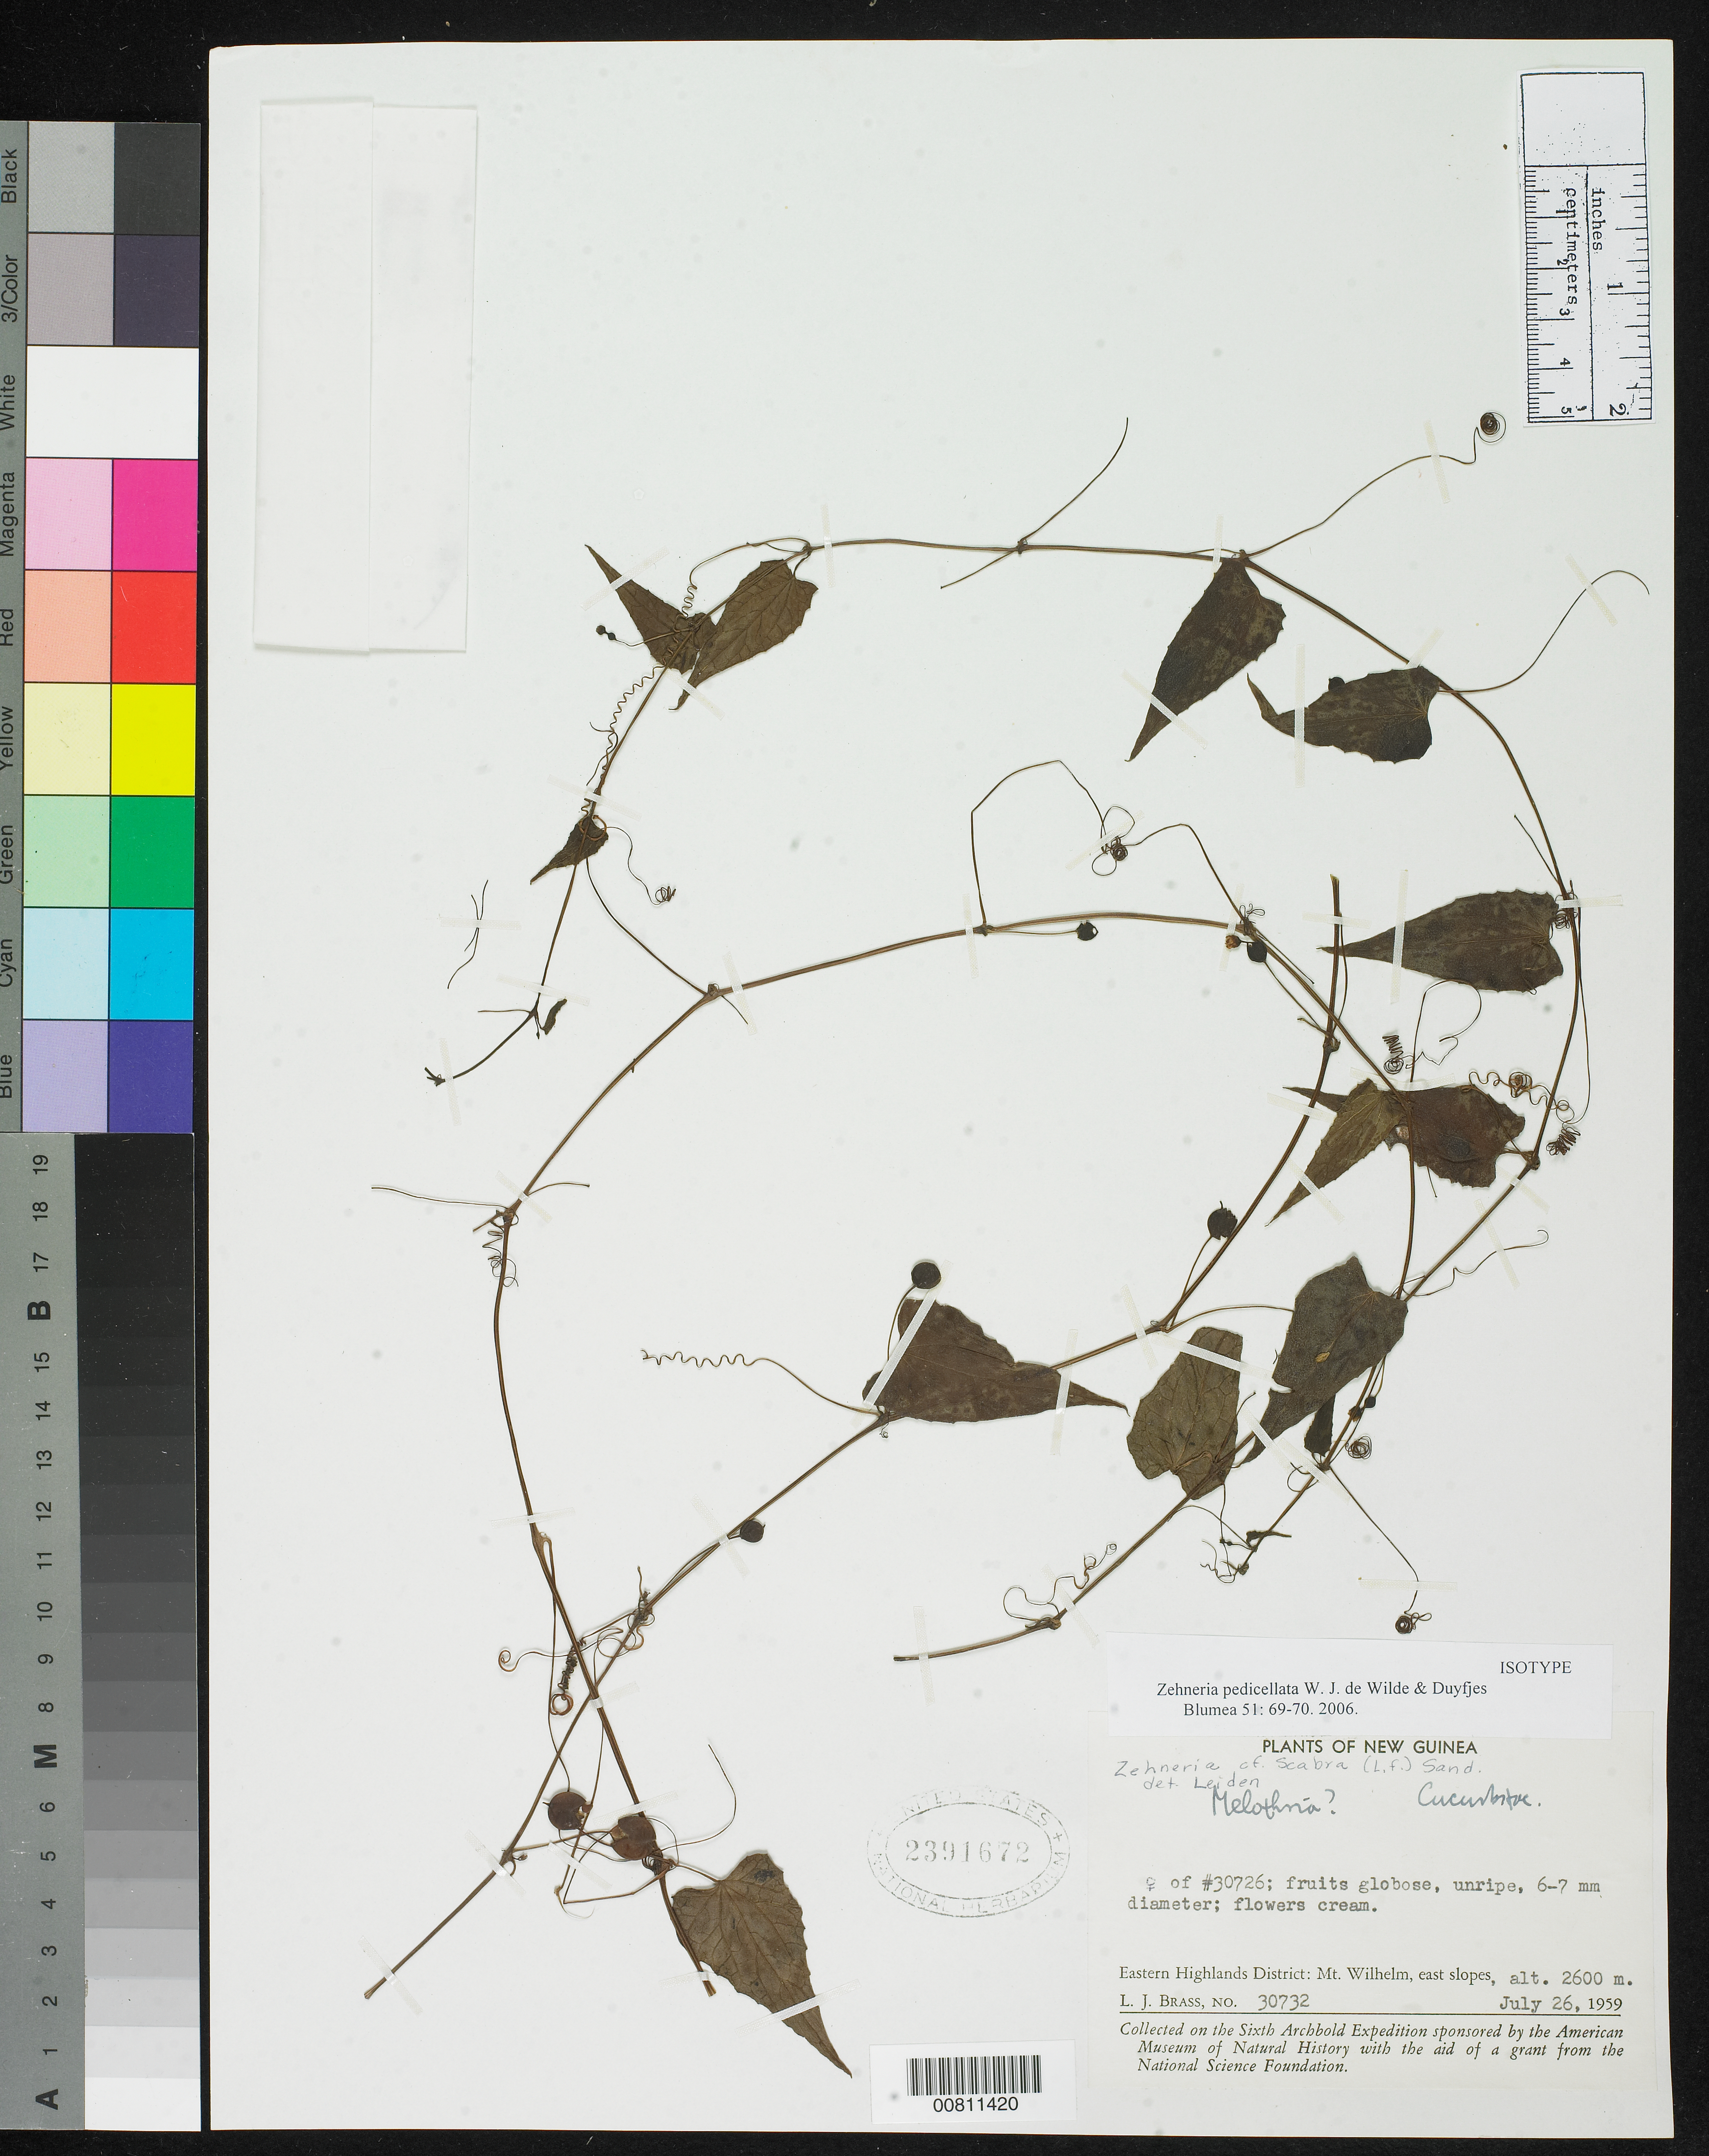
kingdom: Plantae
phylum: Tracheophyta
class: Magnoliopsida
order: Cucurbitales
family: Cucurbitaceae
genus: Zehneria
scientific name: Zehneria pedicellata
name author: W.J. de Wilde & Duyfjes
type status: Isotype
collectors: L. J. Brass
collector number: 30732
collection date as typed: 26 Jul 1959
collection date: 1959-07-26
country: Papua New Guinea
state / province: Eastern Highlands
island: New Guinea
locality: Eastern Highlands District: Mt. Wilhelm, east slopes.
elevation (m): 2600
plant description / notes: Holotype at L.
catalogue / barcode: US 2391672